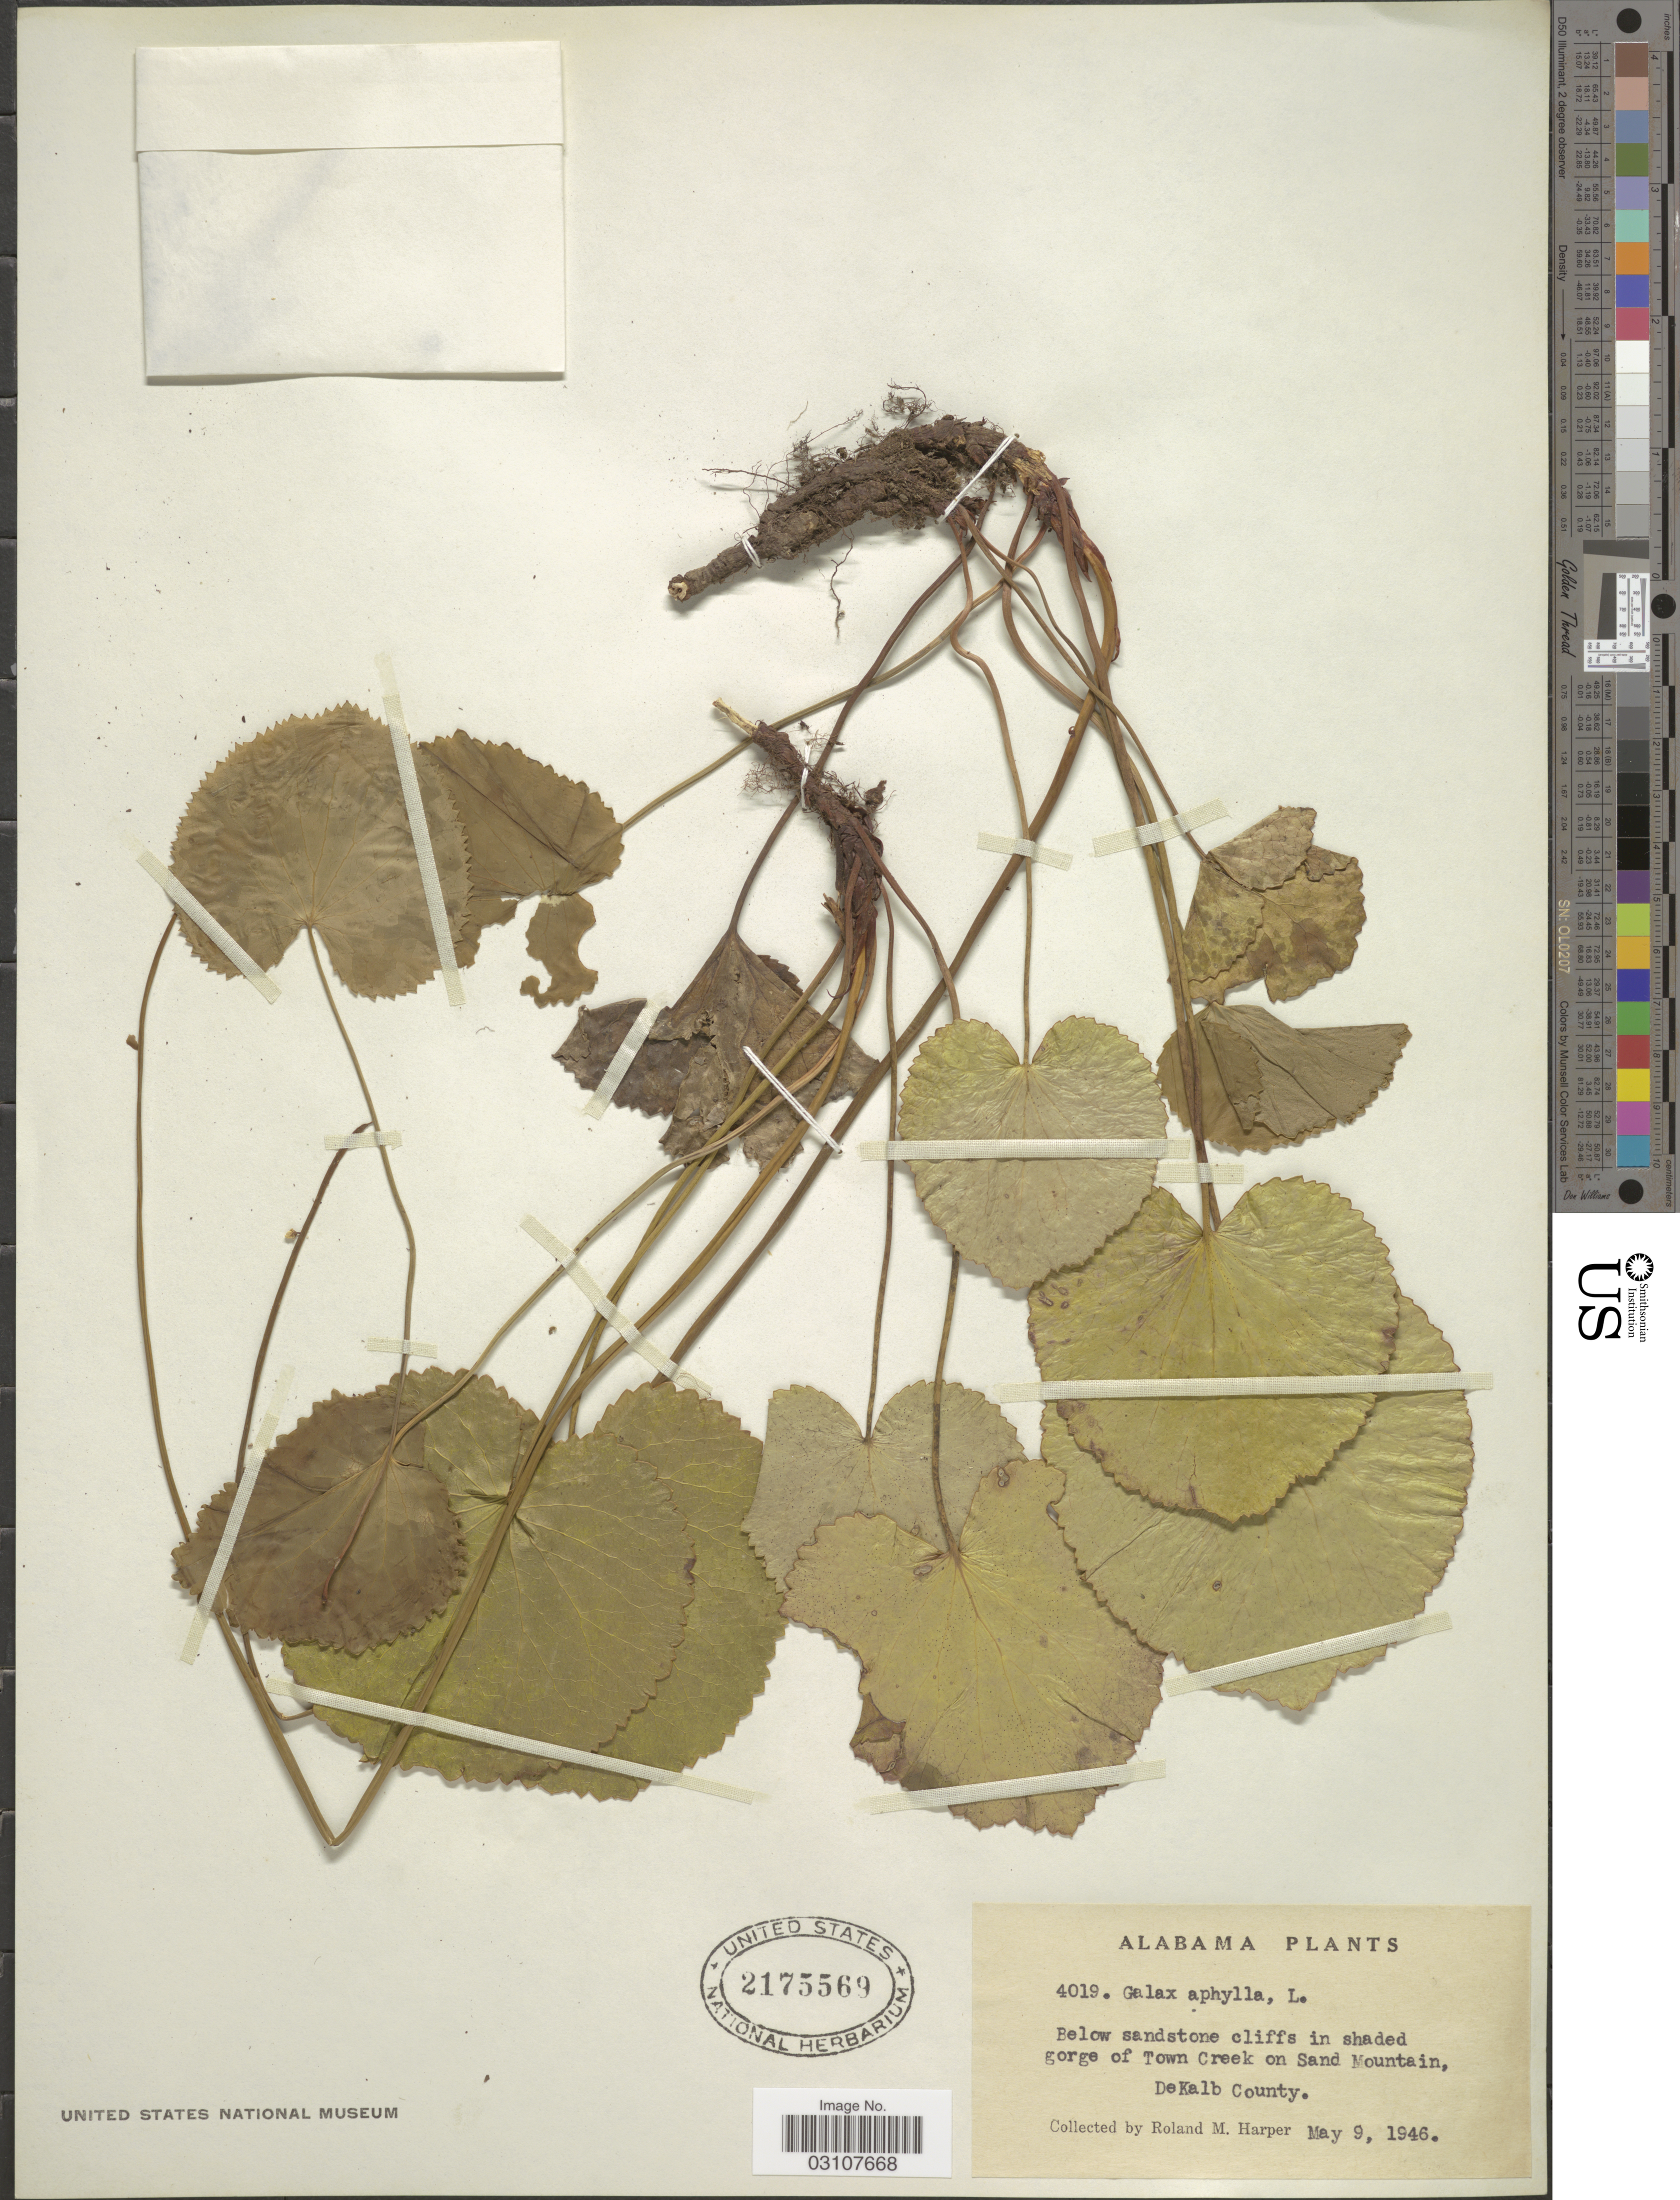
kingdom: Plantae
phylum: Tracheophyta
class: Magnoliopsida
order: Ericales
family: Diapensiaceae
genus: Galax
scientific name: Galax urceolata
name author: (Poir.) Brummitt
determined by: Gaynor, Michelle L., (FLAS), University of Florida (UNITED STATES)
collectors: R. M. Harper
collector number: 4019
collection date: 1946-05-09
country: United States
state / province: Alabama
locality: In shaded gorge of Town Creek on Sand Mountain, DeKalb County.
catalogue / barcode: US 2175569